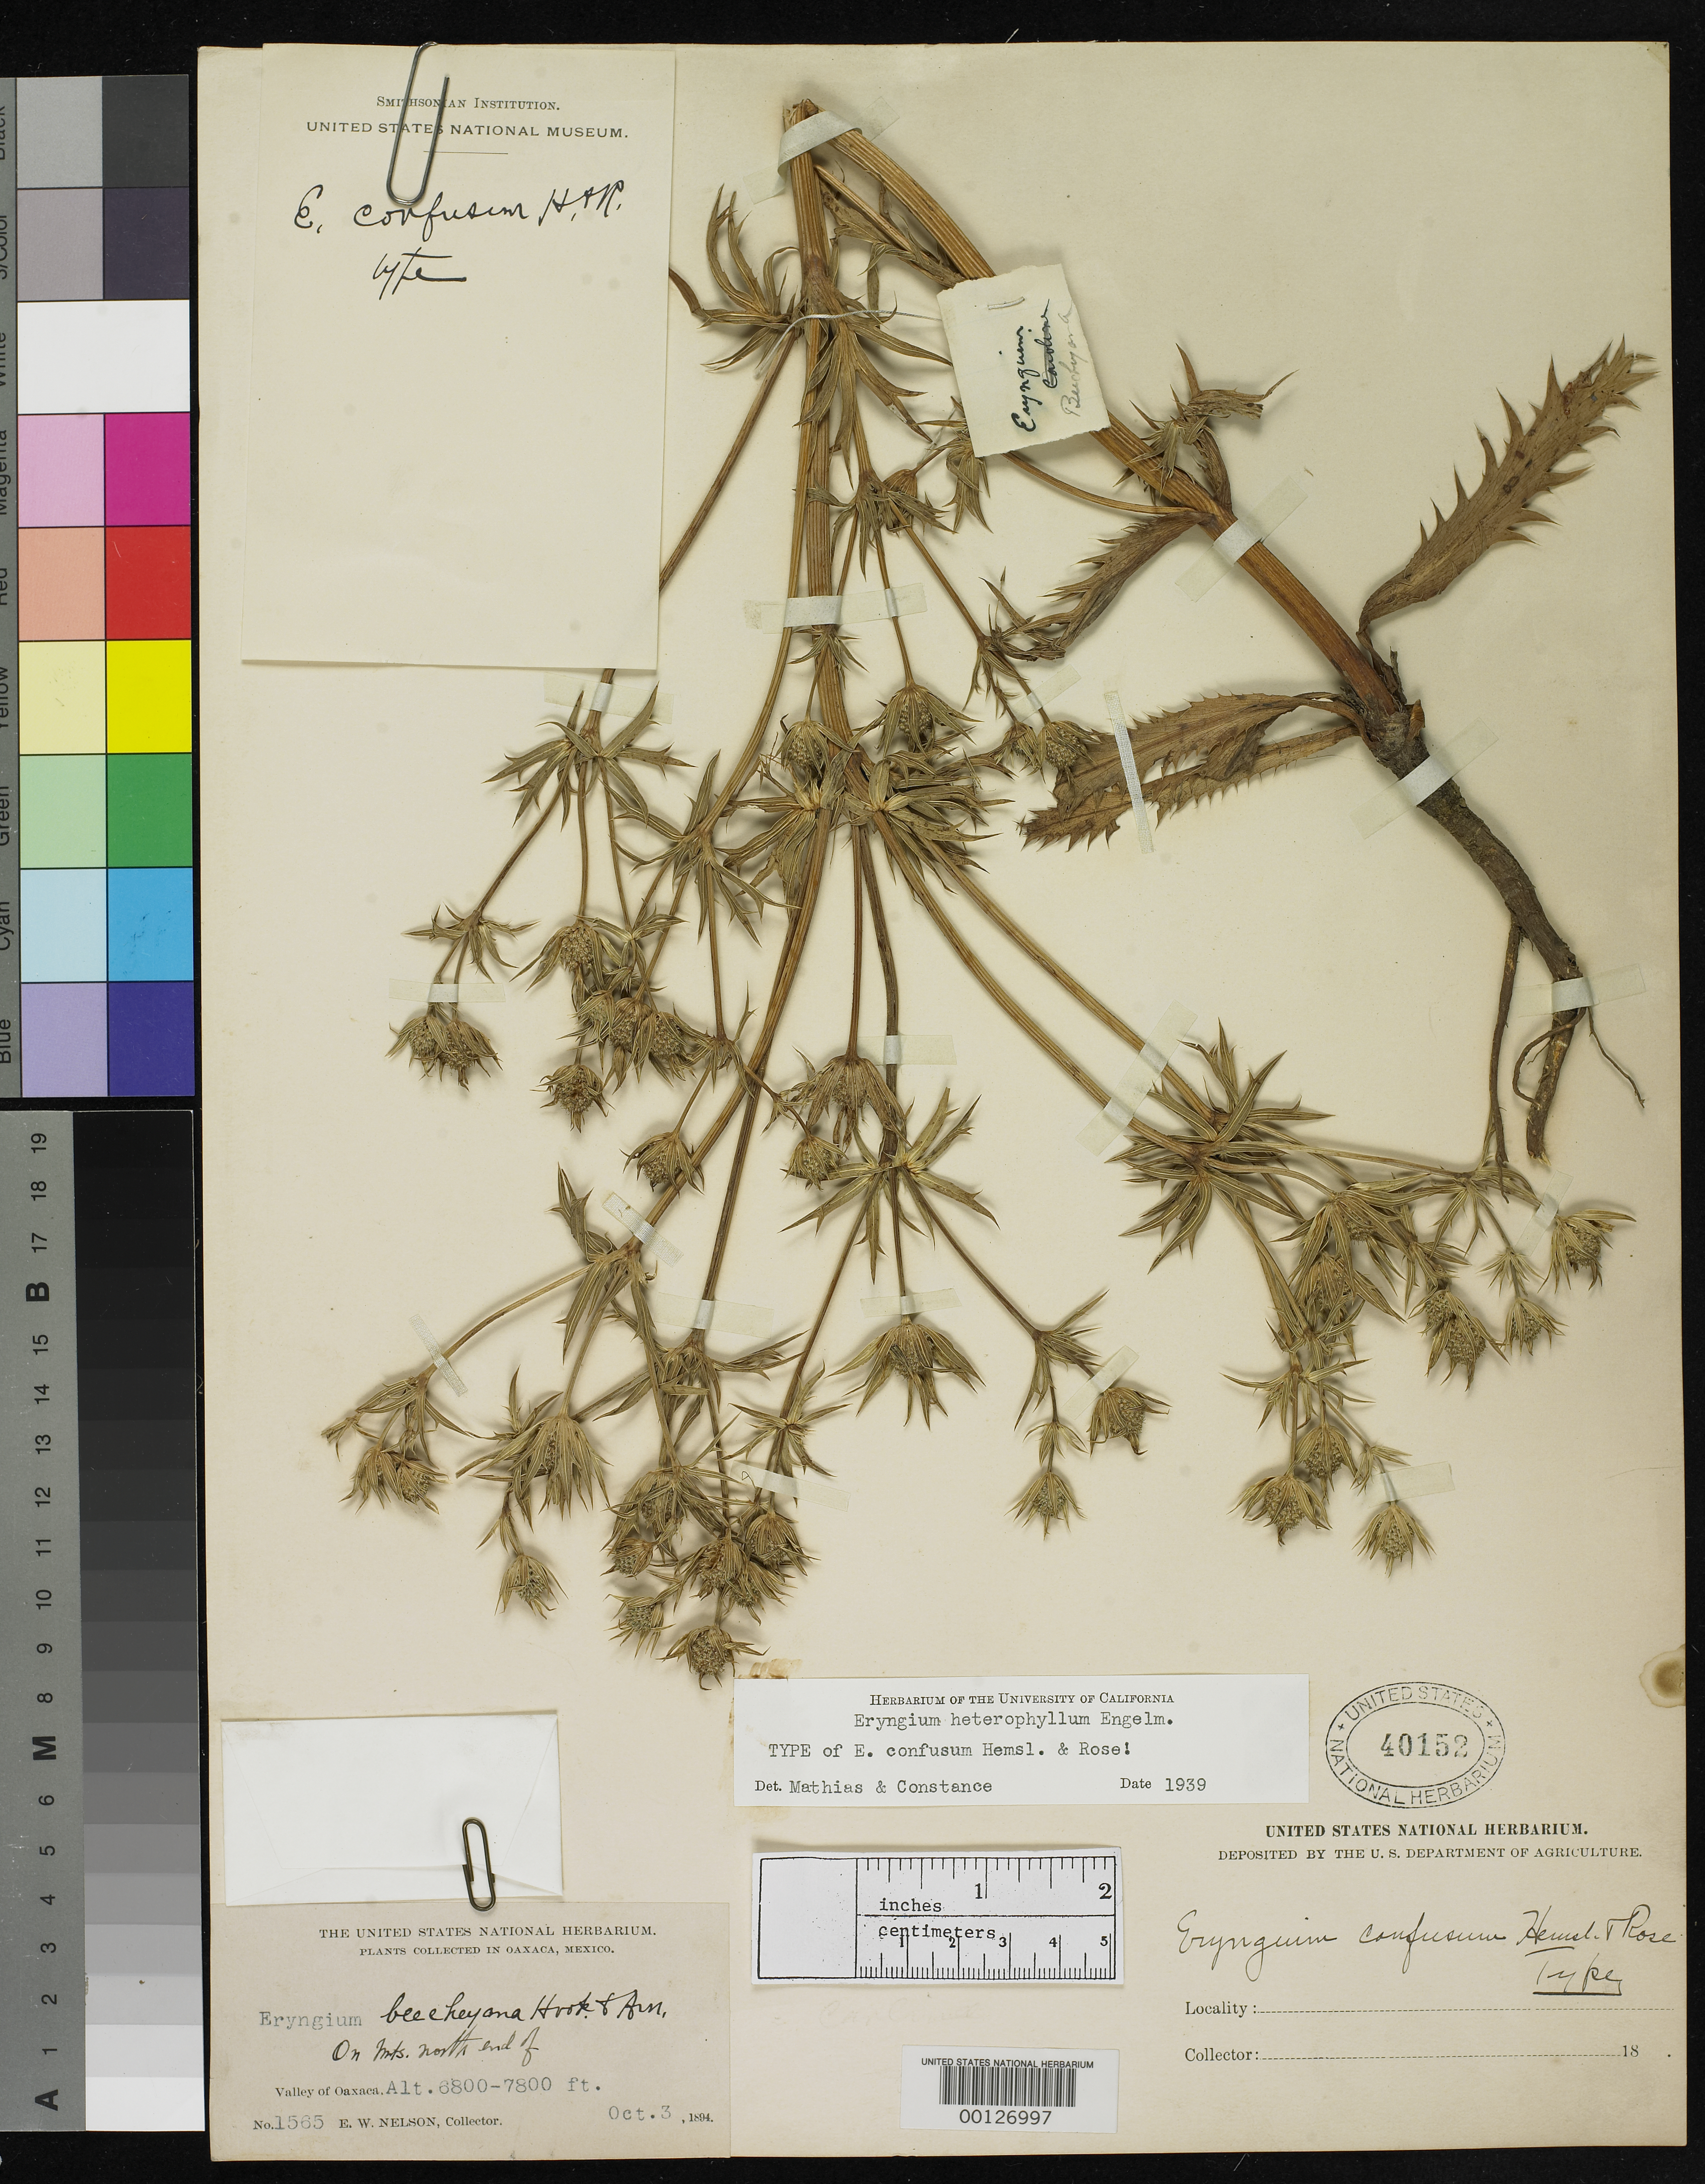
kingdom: Plantae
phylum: Tracheophyta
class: Magnoliopsida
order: Apiales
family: Apiaceae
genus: Eryngium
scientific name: Eryngium confusum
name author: Hemsl. & Rose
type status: Holotype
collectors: E. W. Nelson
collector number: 1565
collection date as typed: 03 Oct 1894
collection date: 1894-10-03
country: Mexico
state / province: Oaxaca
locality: Mountains north end of Valley of Oaxaca.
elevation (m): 2073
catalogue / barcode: US 40152